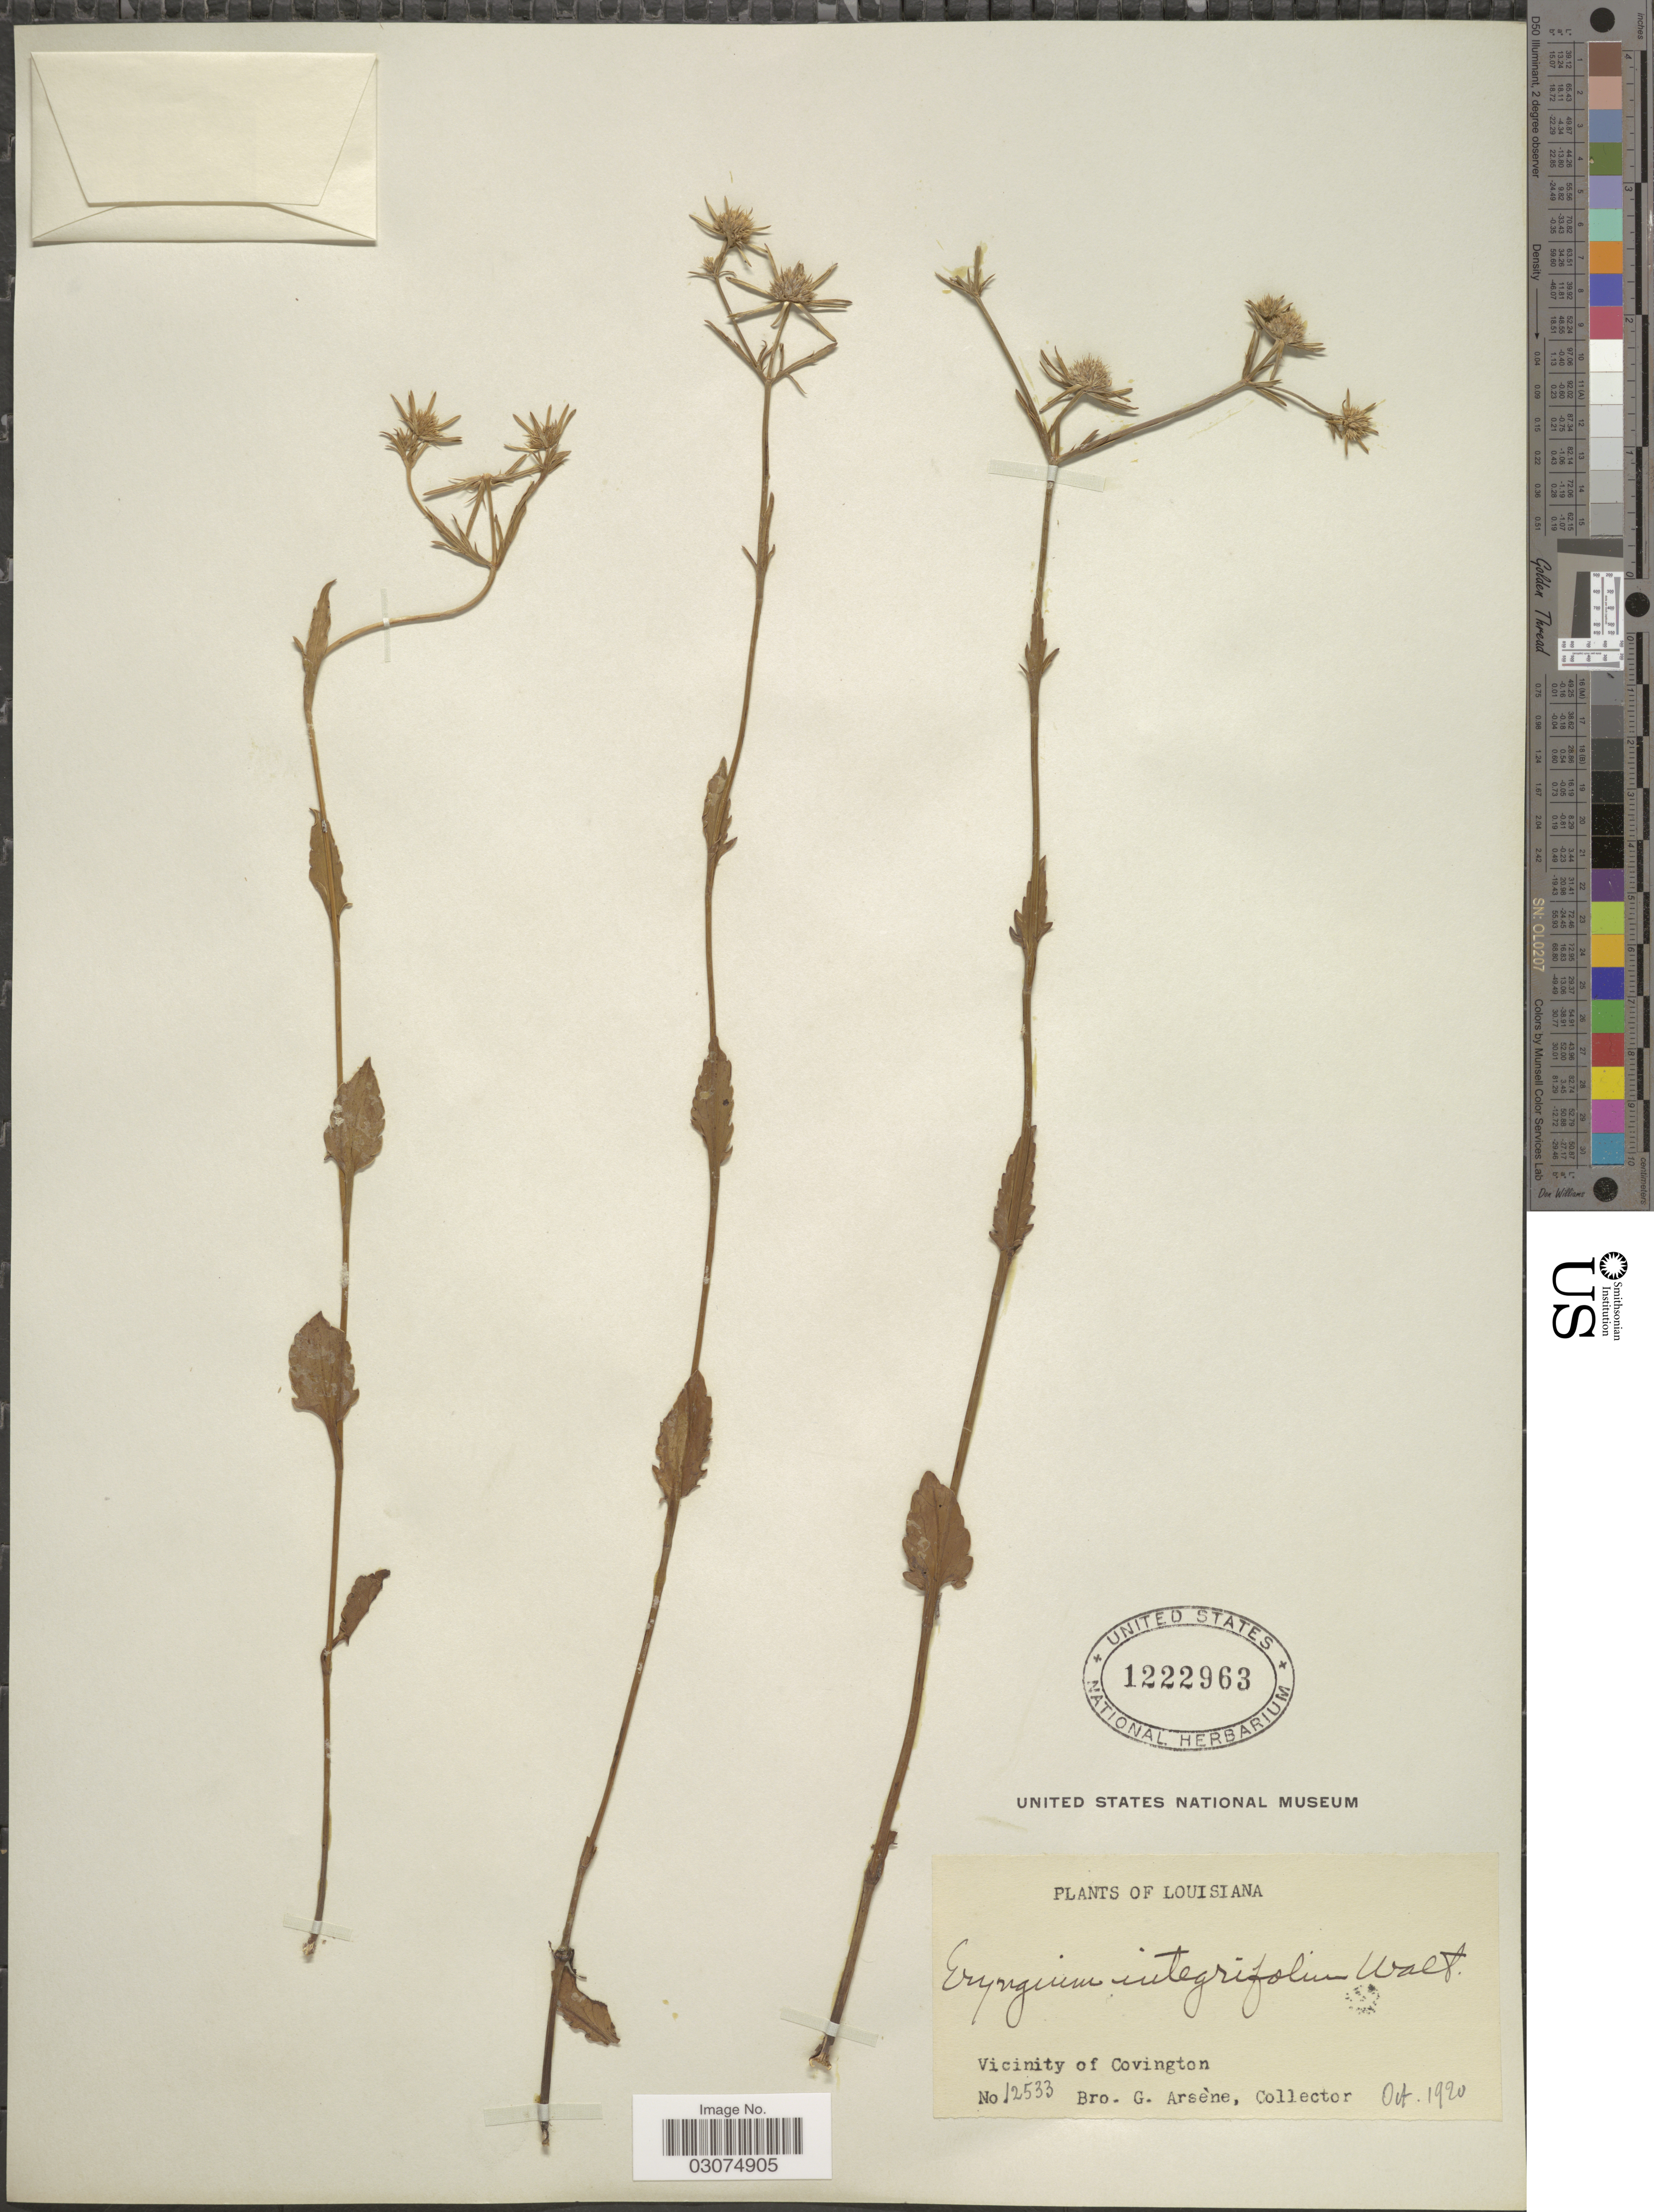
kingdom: Plantae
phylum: Tracheophyta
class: Magnoliopsida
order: Apiales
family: Apiaceae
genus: Eryngium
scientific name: Eryngium integrifolium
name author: Walter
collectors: Bro. G. Arsène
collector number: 12533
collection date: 1920-10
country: United States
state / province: Louisiana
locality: Vicinity of Covington.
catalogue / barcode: US 1222963